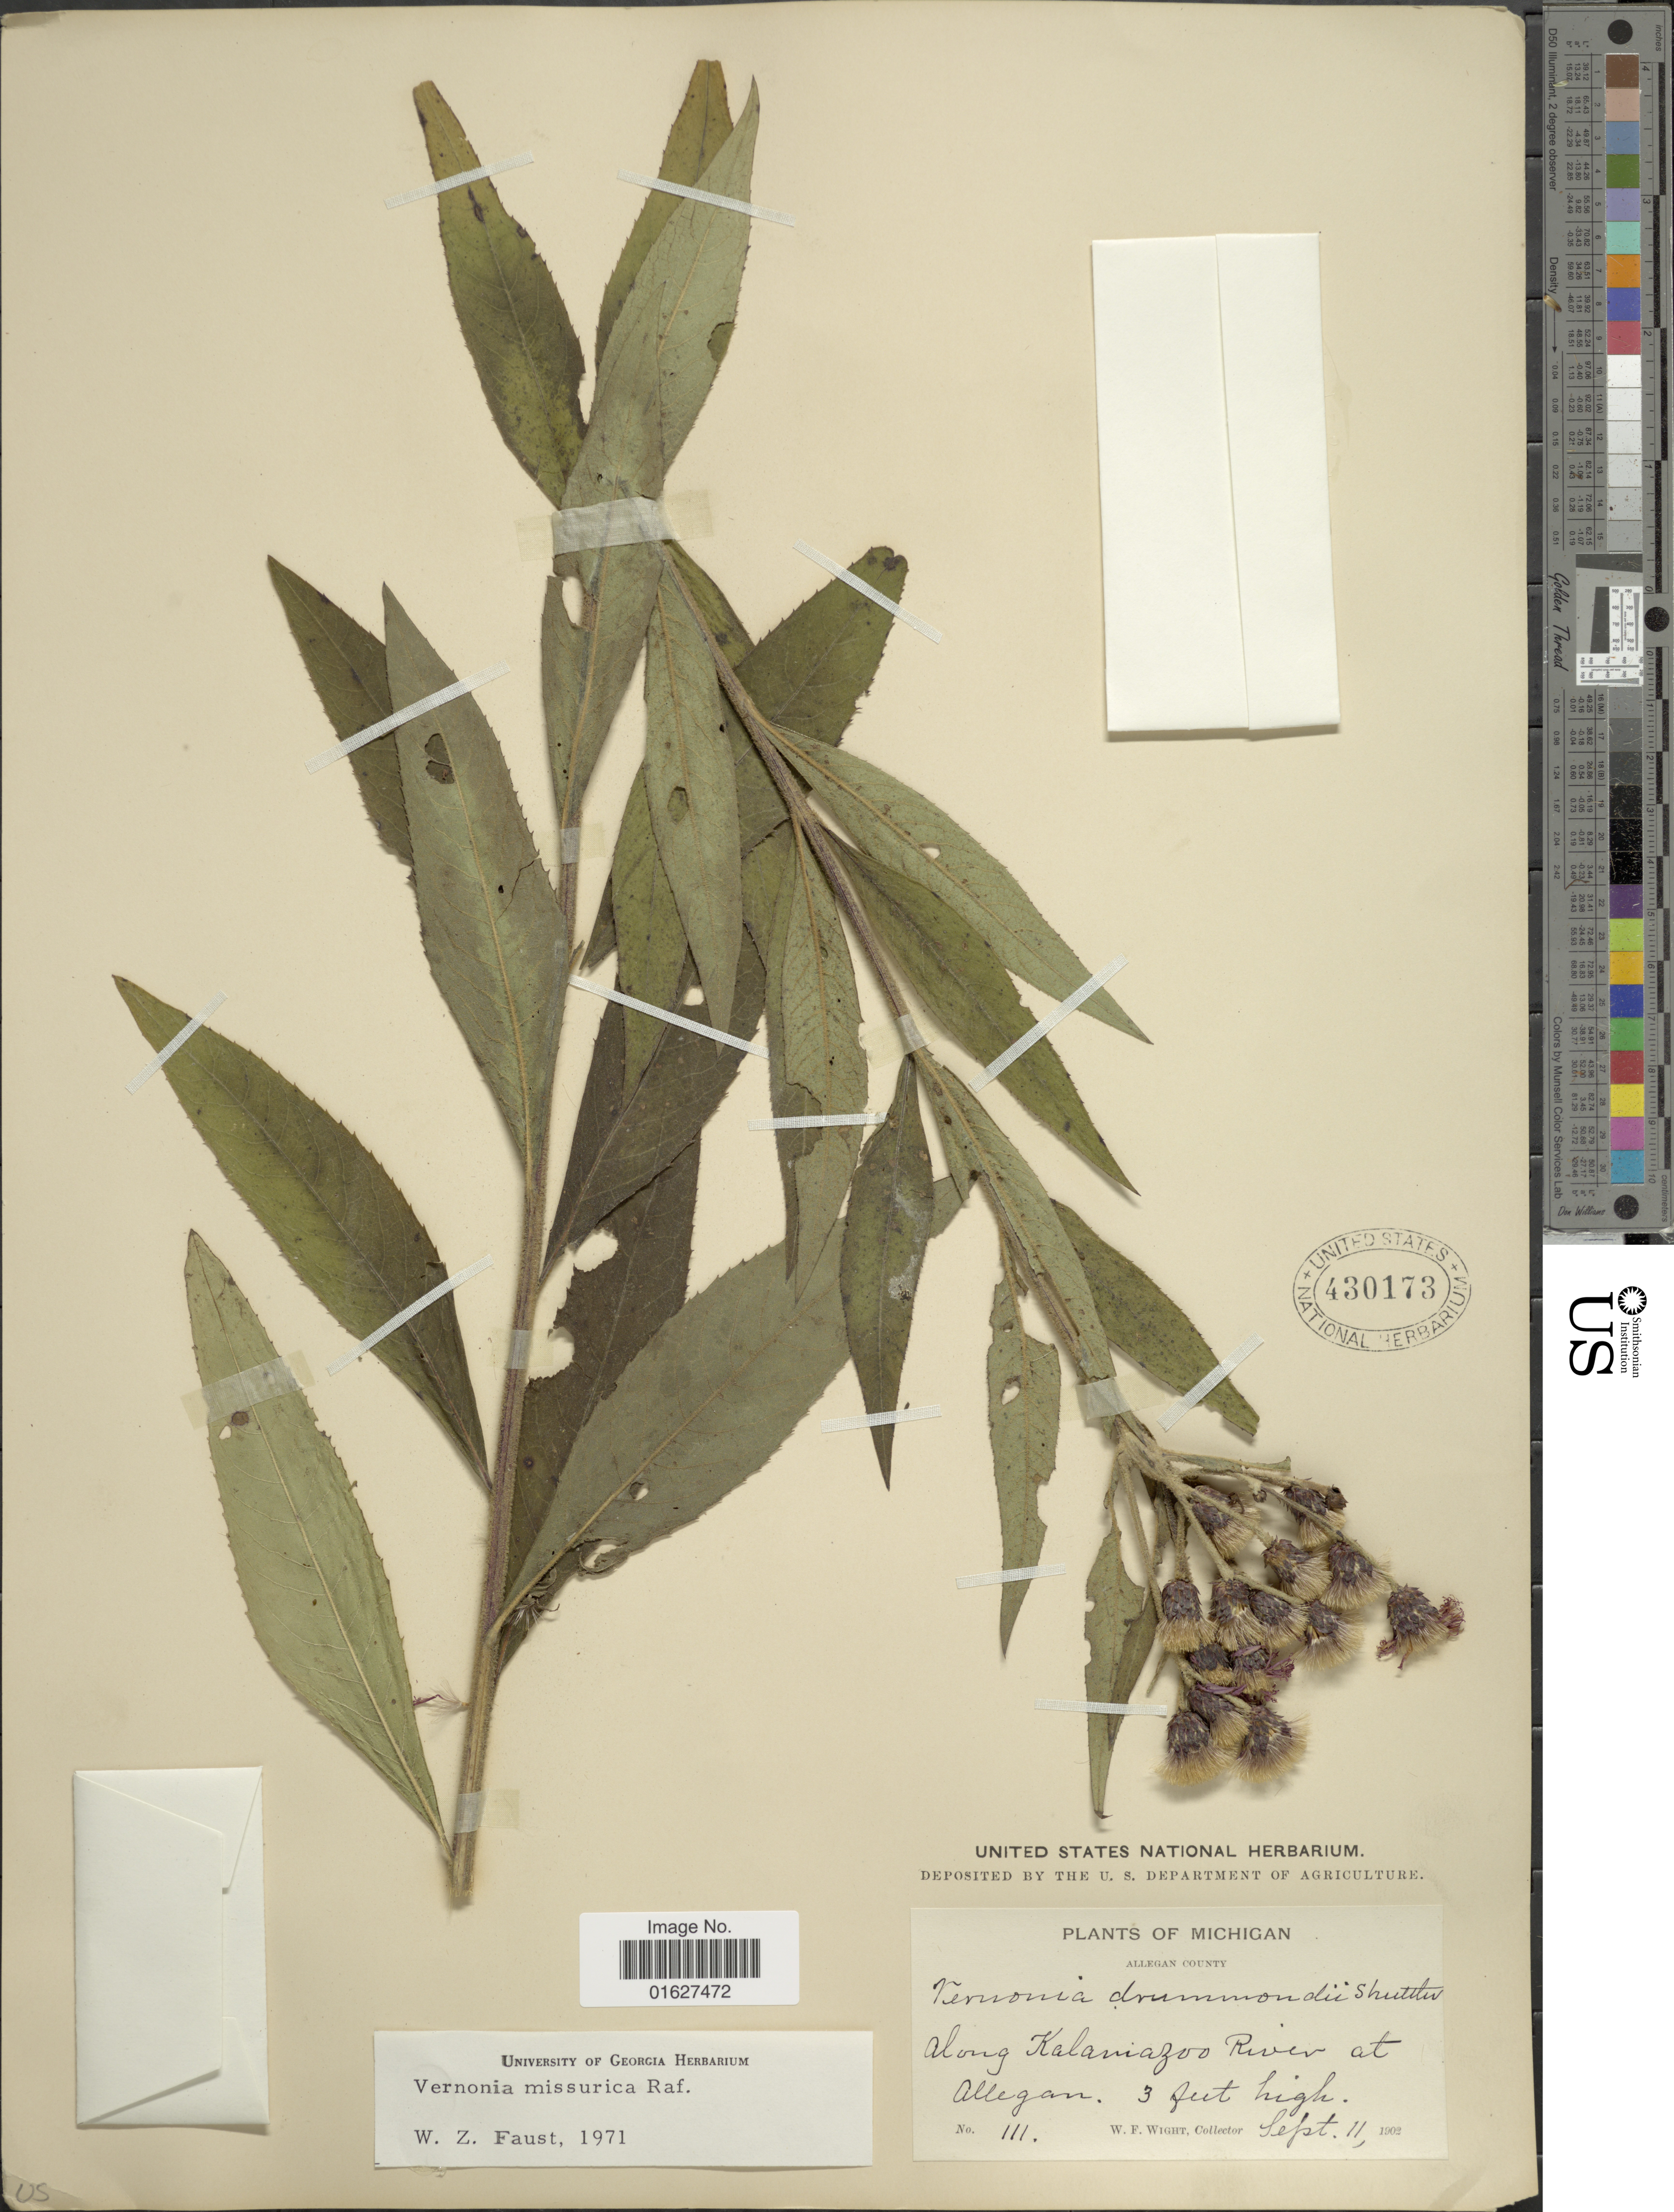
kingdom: Plantae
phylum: Tracheophyta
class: Magnoliopsida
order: Asterales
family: Asteraceae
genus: Vernonia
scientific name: Vernonia missurica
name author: Raf.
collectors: W. Wight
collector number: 111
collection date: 1902-07-11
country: United States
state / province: Michigan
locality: Michigan. Allegan County. Along Kalamiazoo River. At Allegan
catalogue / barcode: US 430173